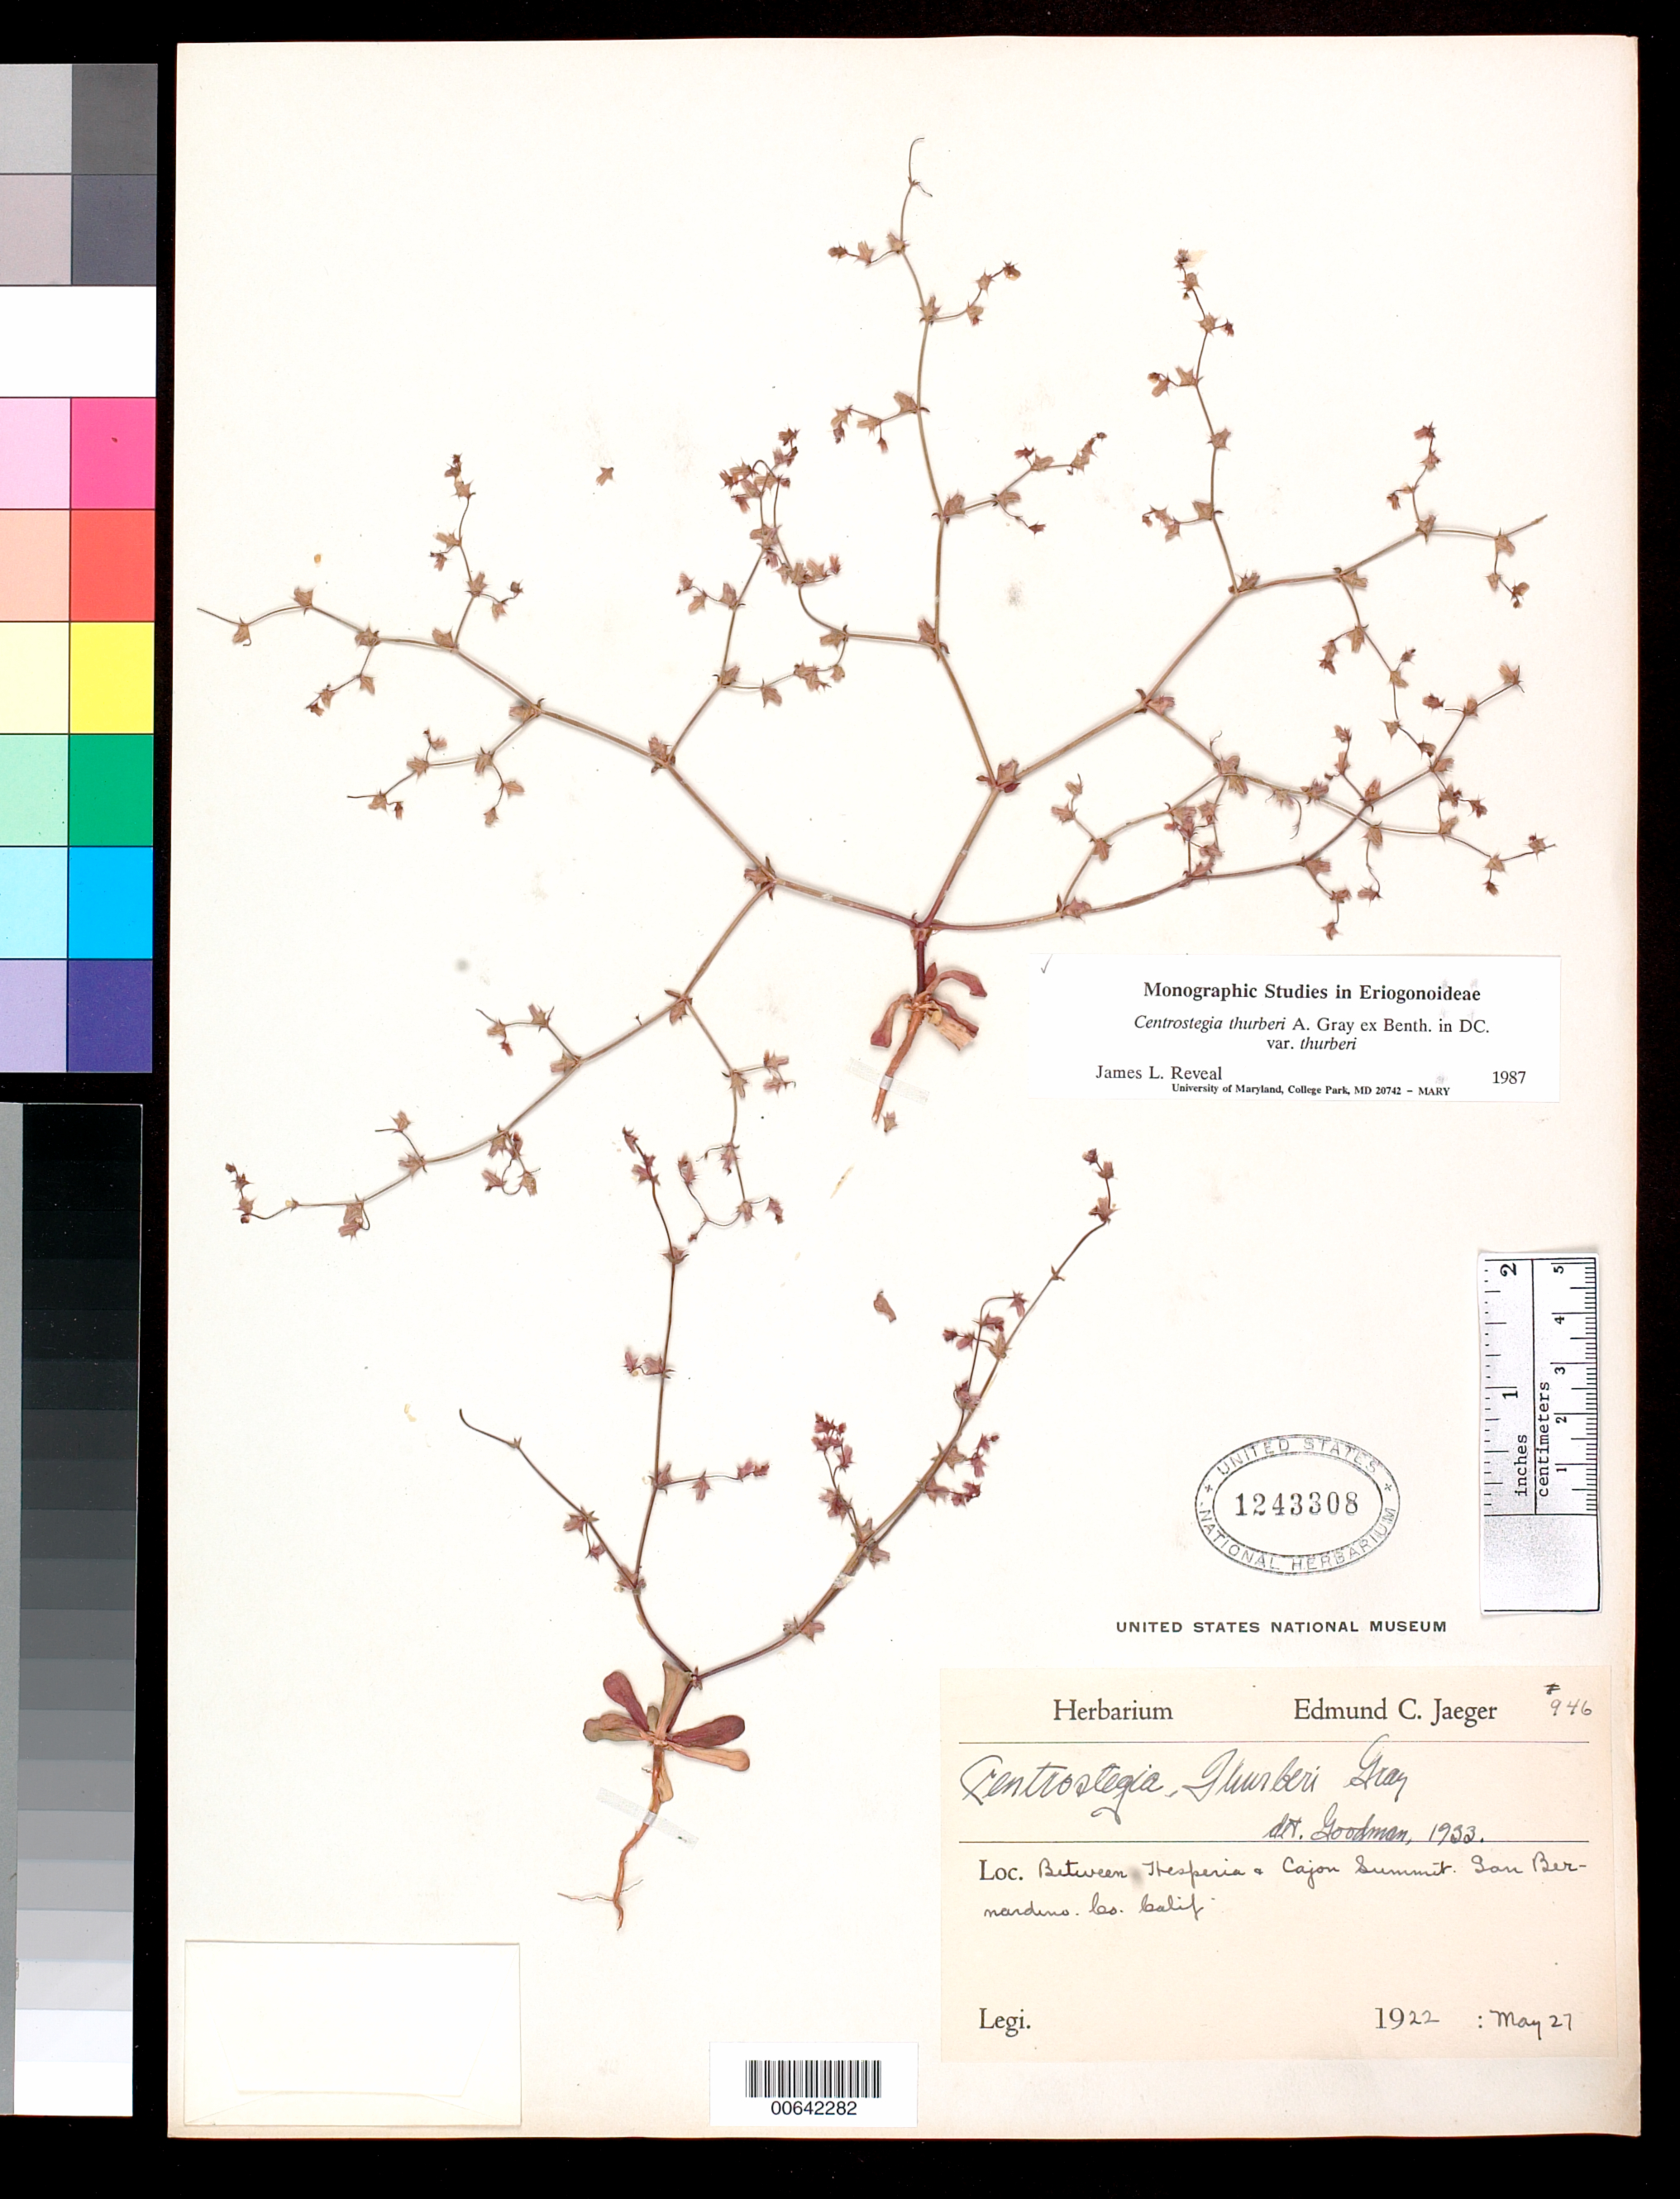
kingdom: Plantae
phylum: Tracheophyta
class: Magnoliopsida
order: Caryophyllales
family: Polygonaceae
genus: Centrostegia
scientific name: Centrostegia thurberi var. thurberi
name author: A. Gray ex Benth. in DC.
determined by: Reveal, J. L.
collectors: E. Jaeger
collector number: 946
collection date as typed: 27 May 1922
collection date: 1922-05-27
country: United States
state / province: California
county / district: San Bernardino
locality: Between Thesperia & Cajon Summit.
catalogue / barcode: US 1243308